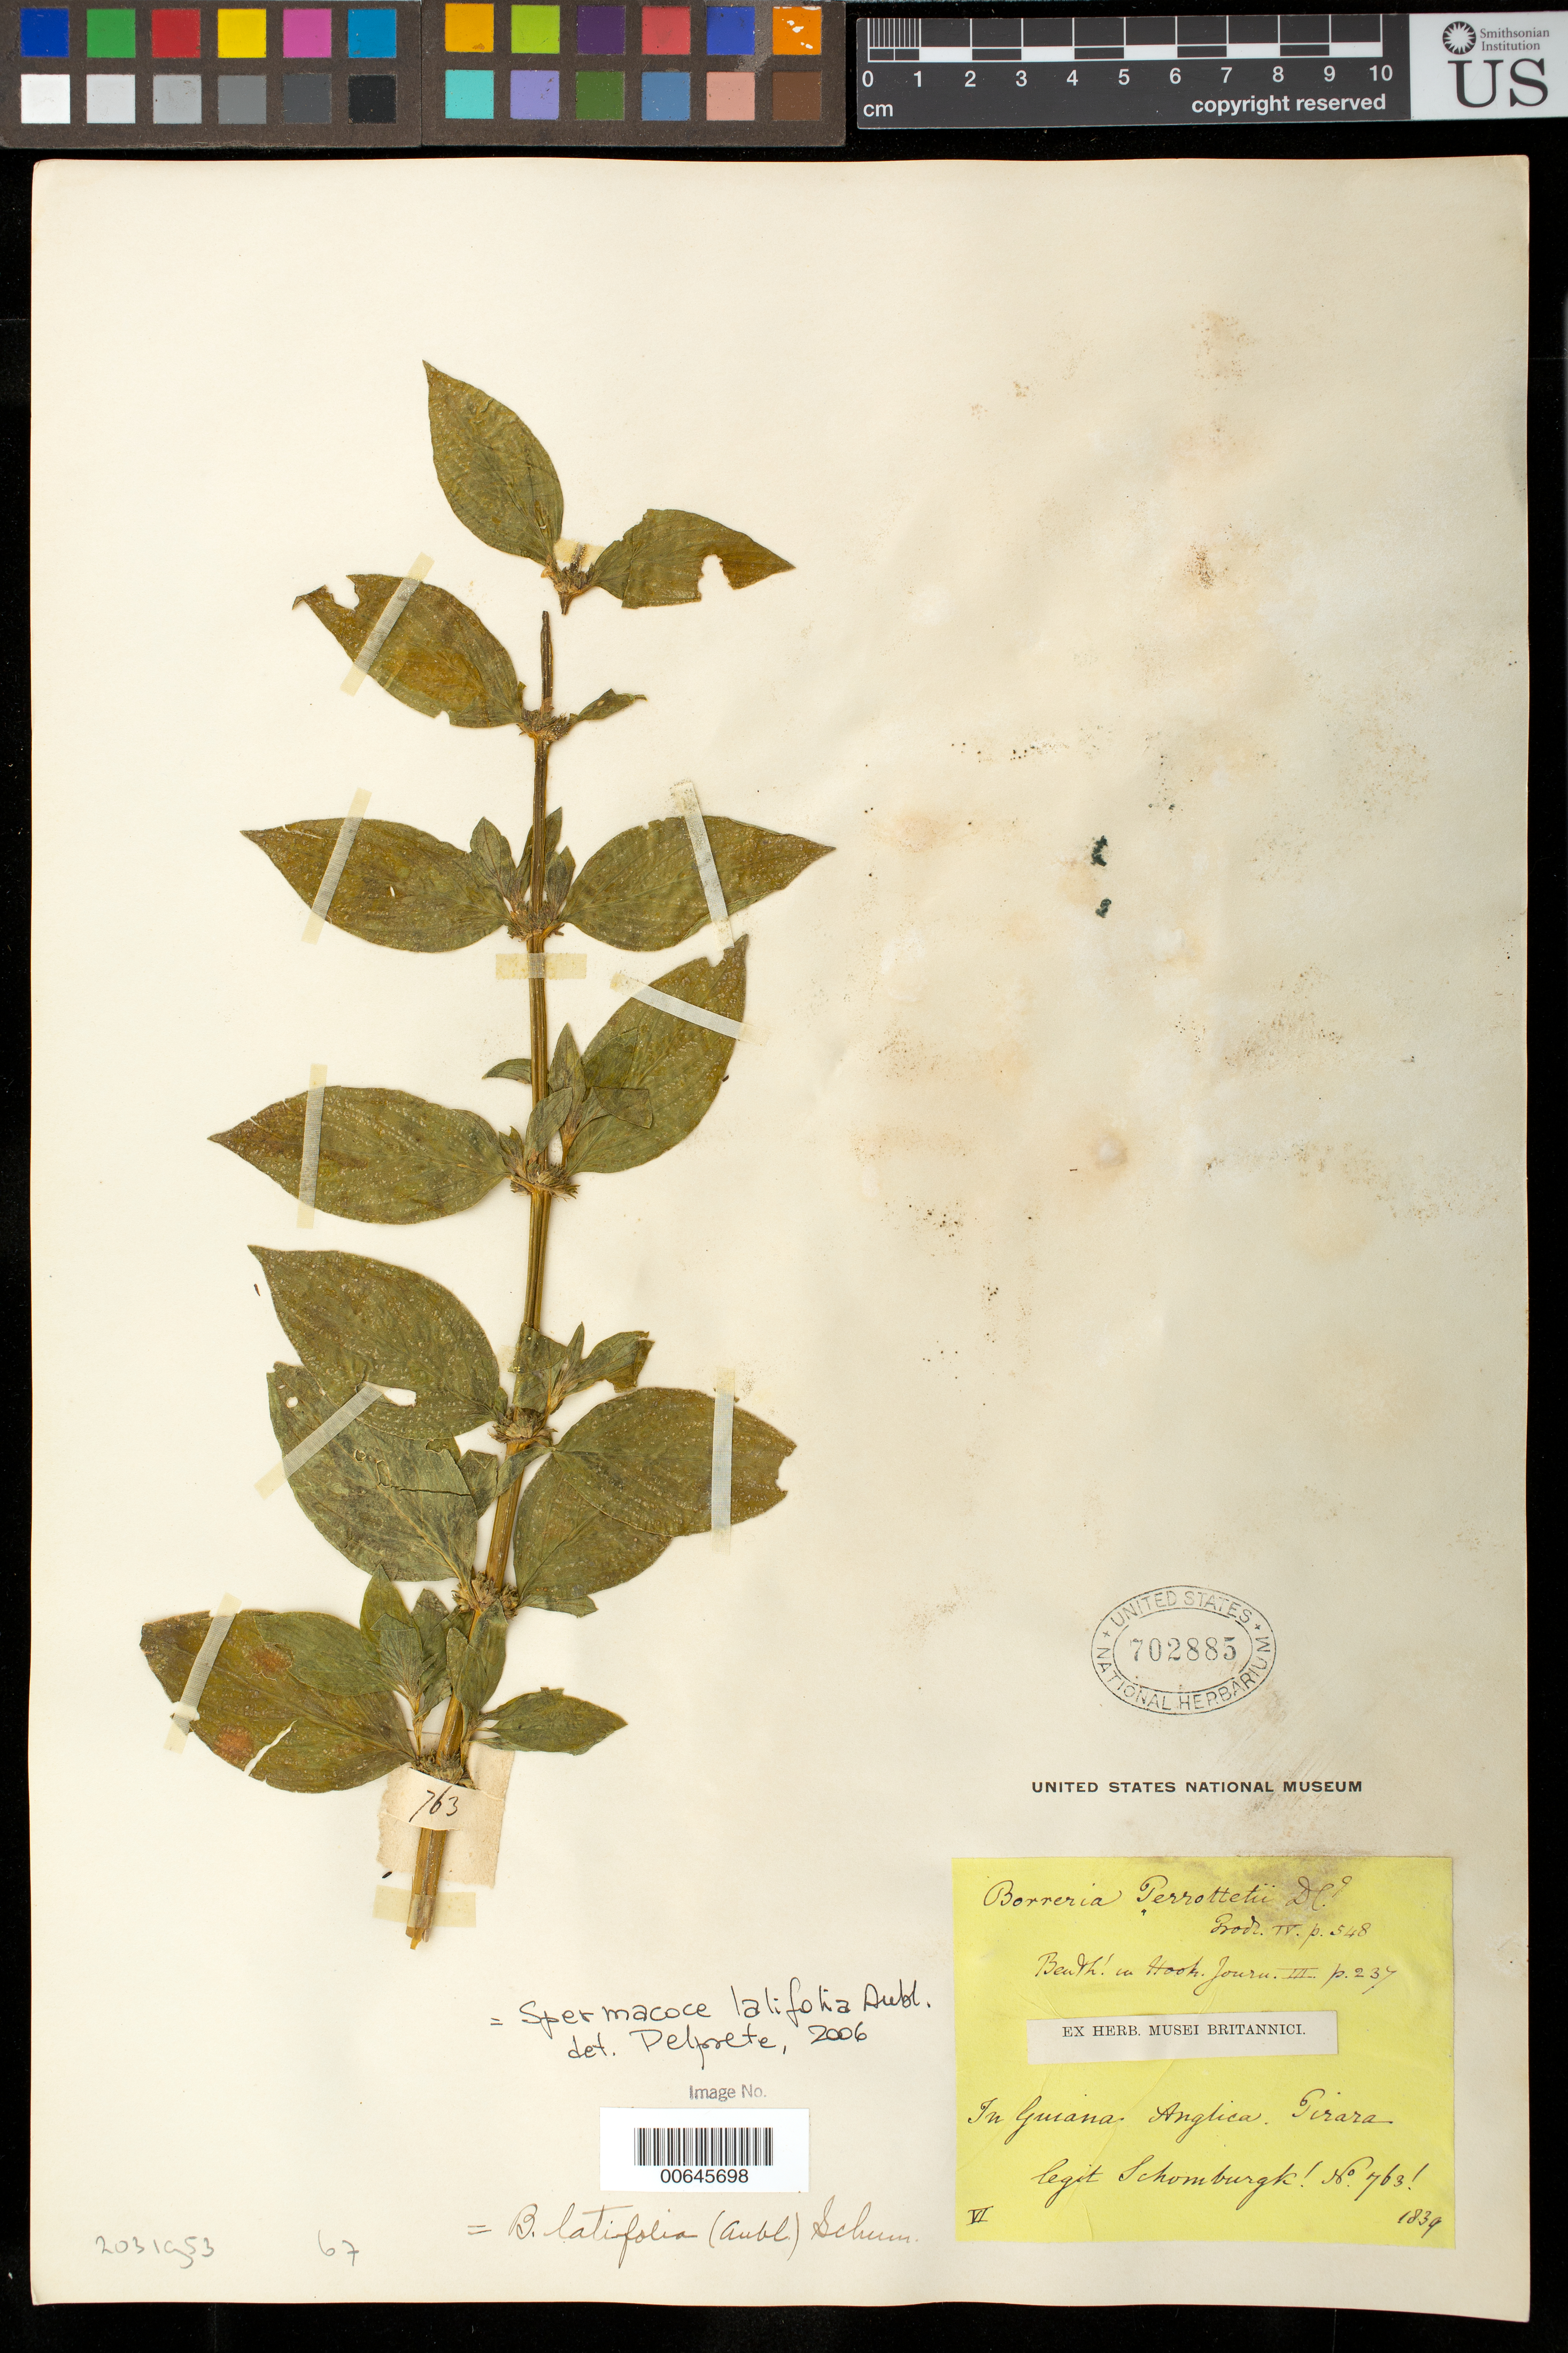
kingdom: Plantae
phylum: Tracheophyta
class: Magnoliopsida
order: Gentianales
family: Rubiaceae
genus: Spermacoce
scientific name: Spermacoce latifolia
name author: Aubl.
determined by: Delprete, P. G., Herb. de Guyane Cay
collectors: R. H. Schomburgk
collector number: I 763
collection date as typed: June 1839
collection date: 1839-06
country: Guyana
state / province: U. Takutu-U. Essequibo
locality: Pirara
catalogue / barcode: US 702885